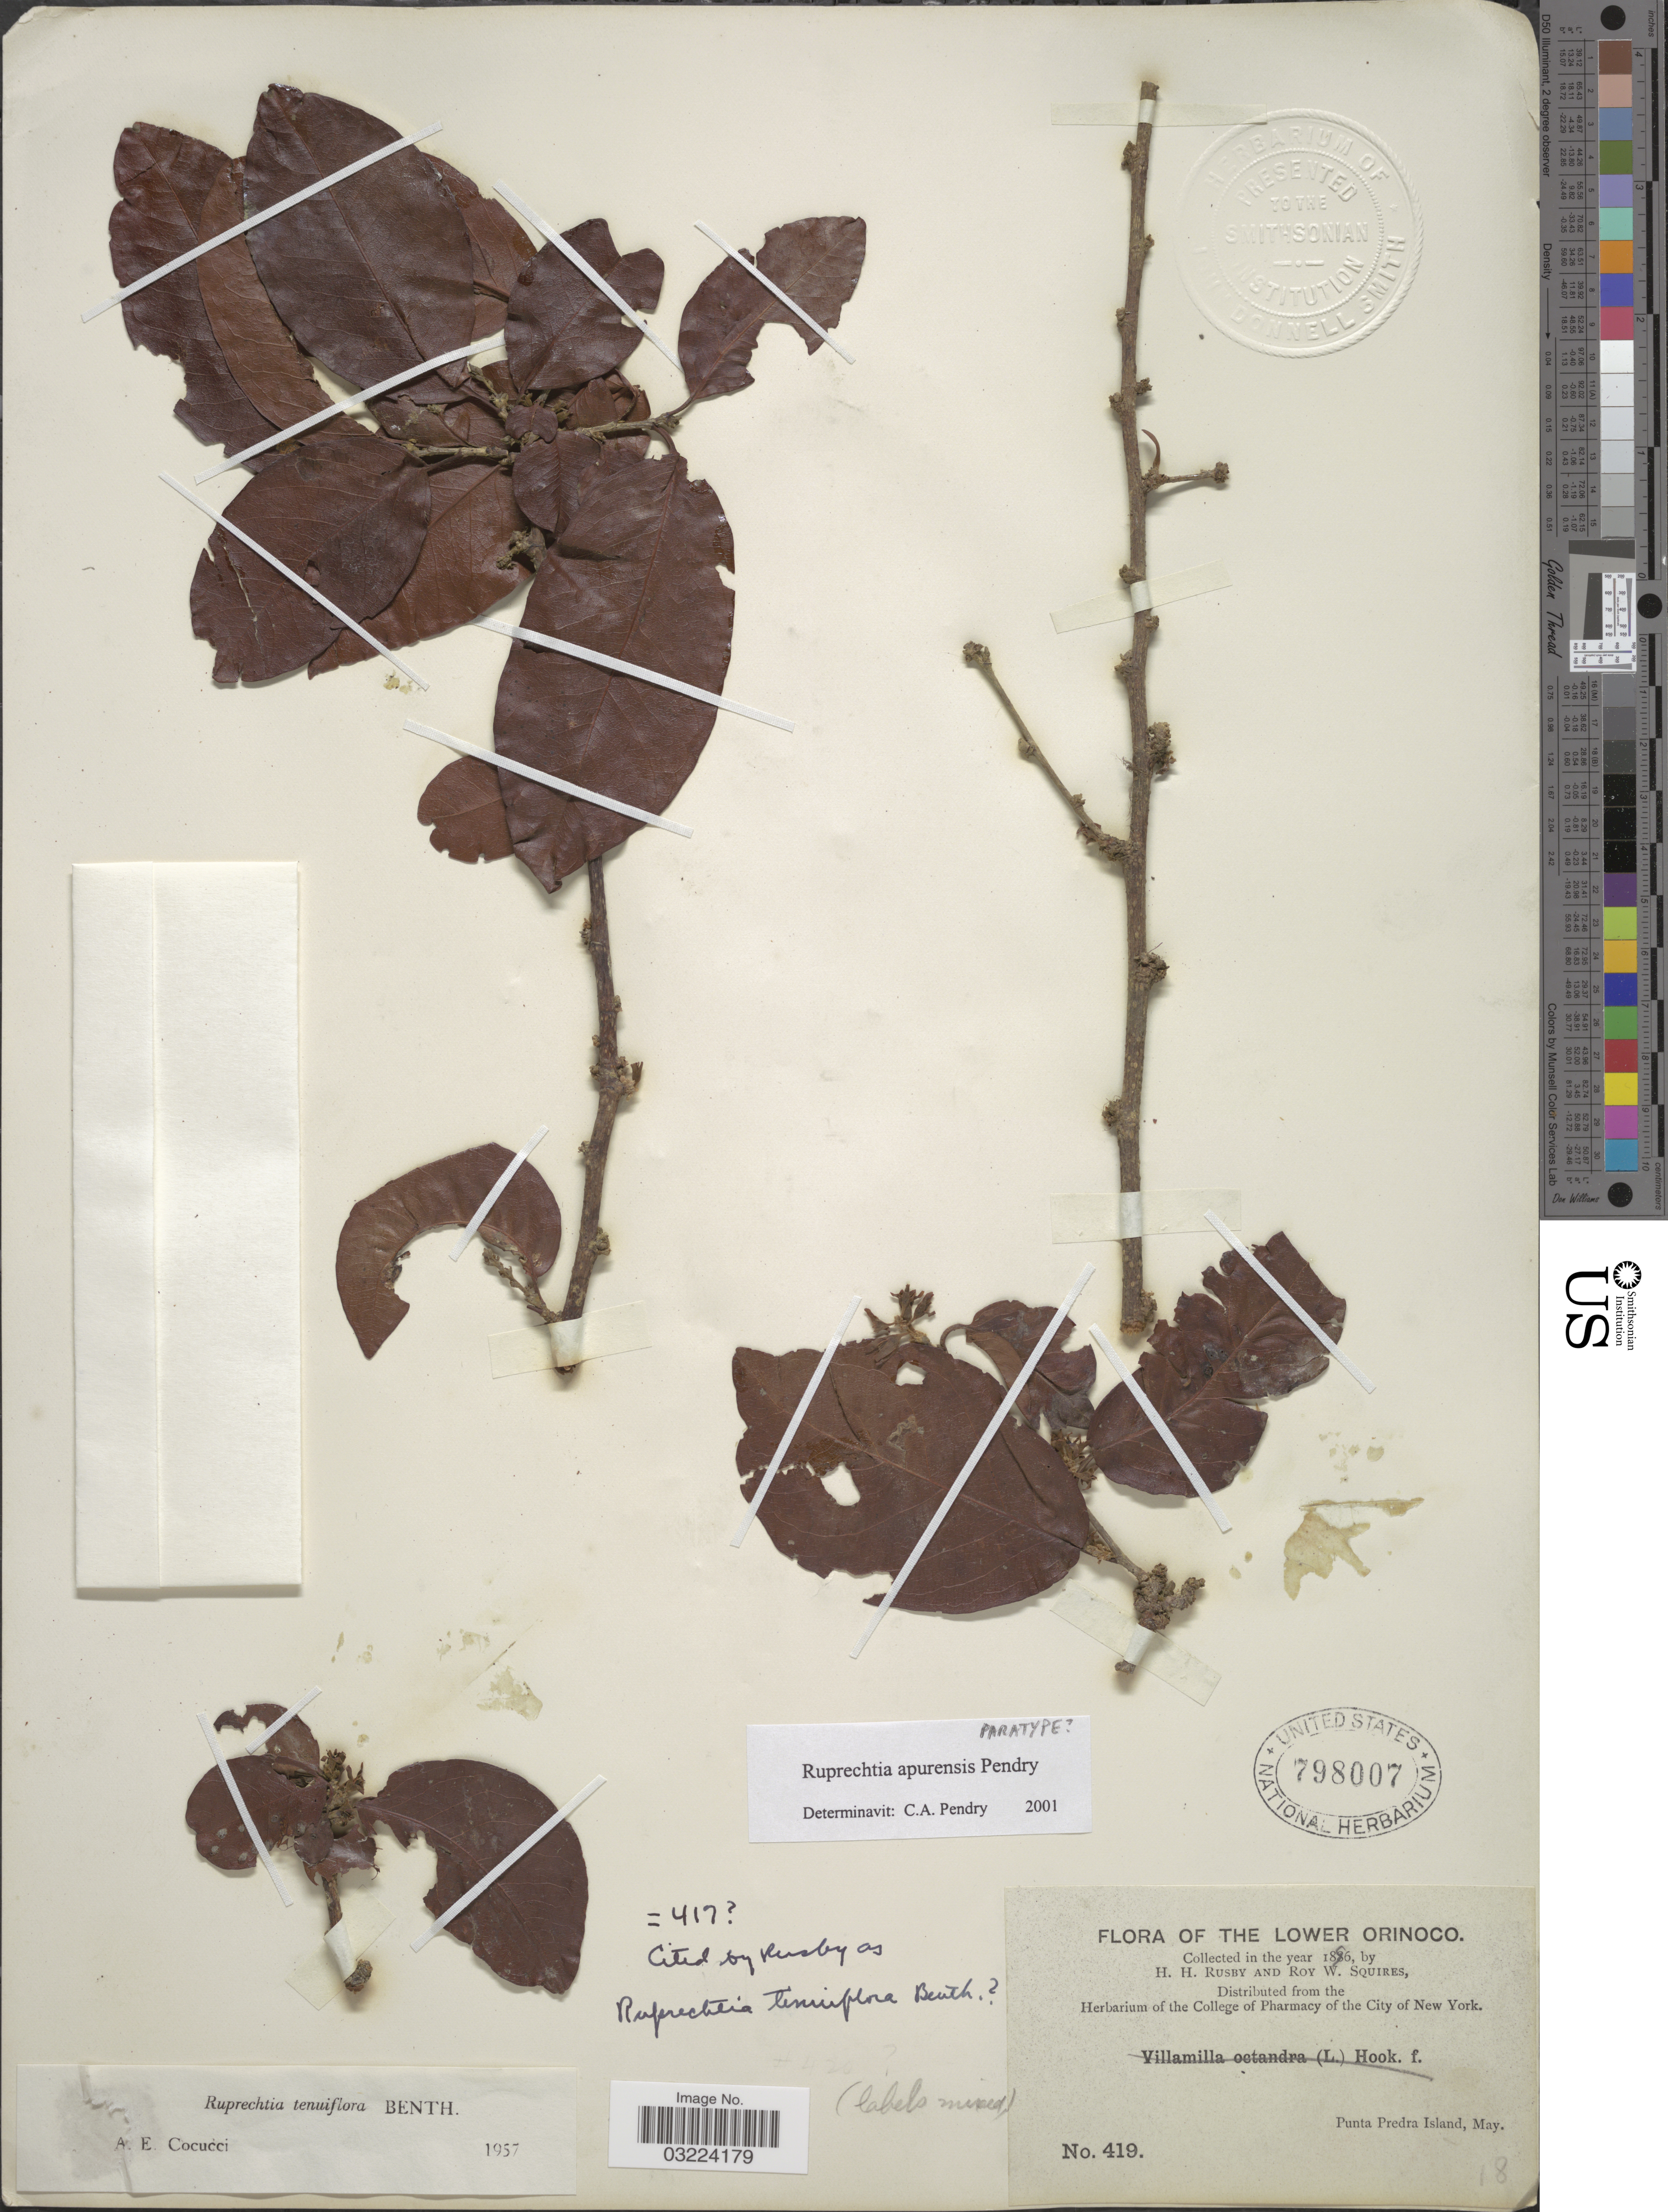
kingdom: Plantae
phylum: Tracheophyta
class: Magnoliopsida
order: Caryophyllales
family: Polygonaceae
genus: Ruprechtia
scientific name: Ruprechtia apurensis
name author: Pendry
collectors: H. H. Rusby & R. Squires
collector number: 419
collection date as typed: May 1896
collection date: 1896-05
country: Venezuela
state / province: Bolivar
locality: Lower Orinoco, Isla Punta Piedra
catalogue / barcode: US 798007